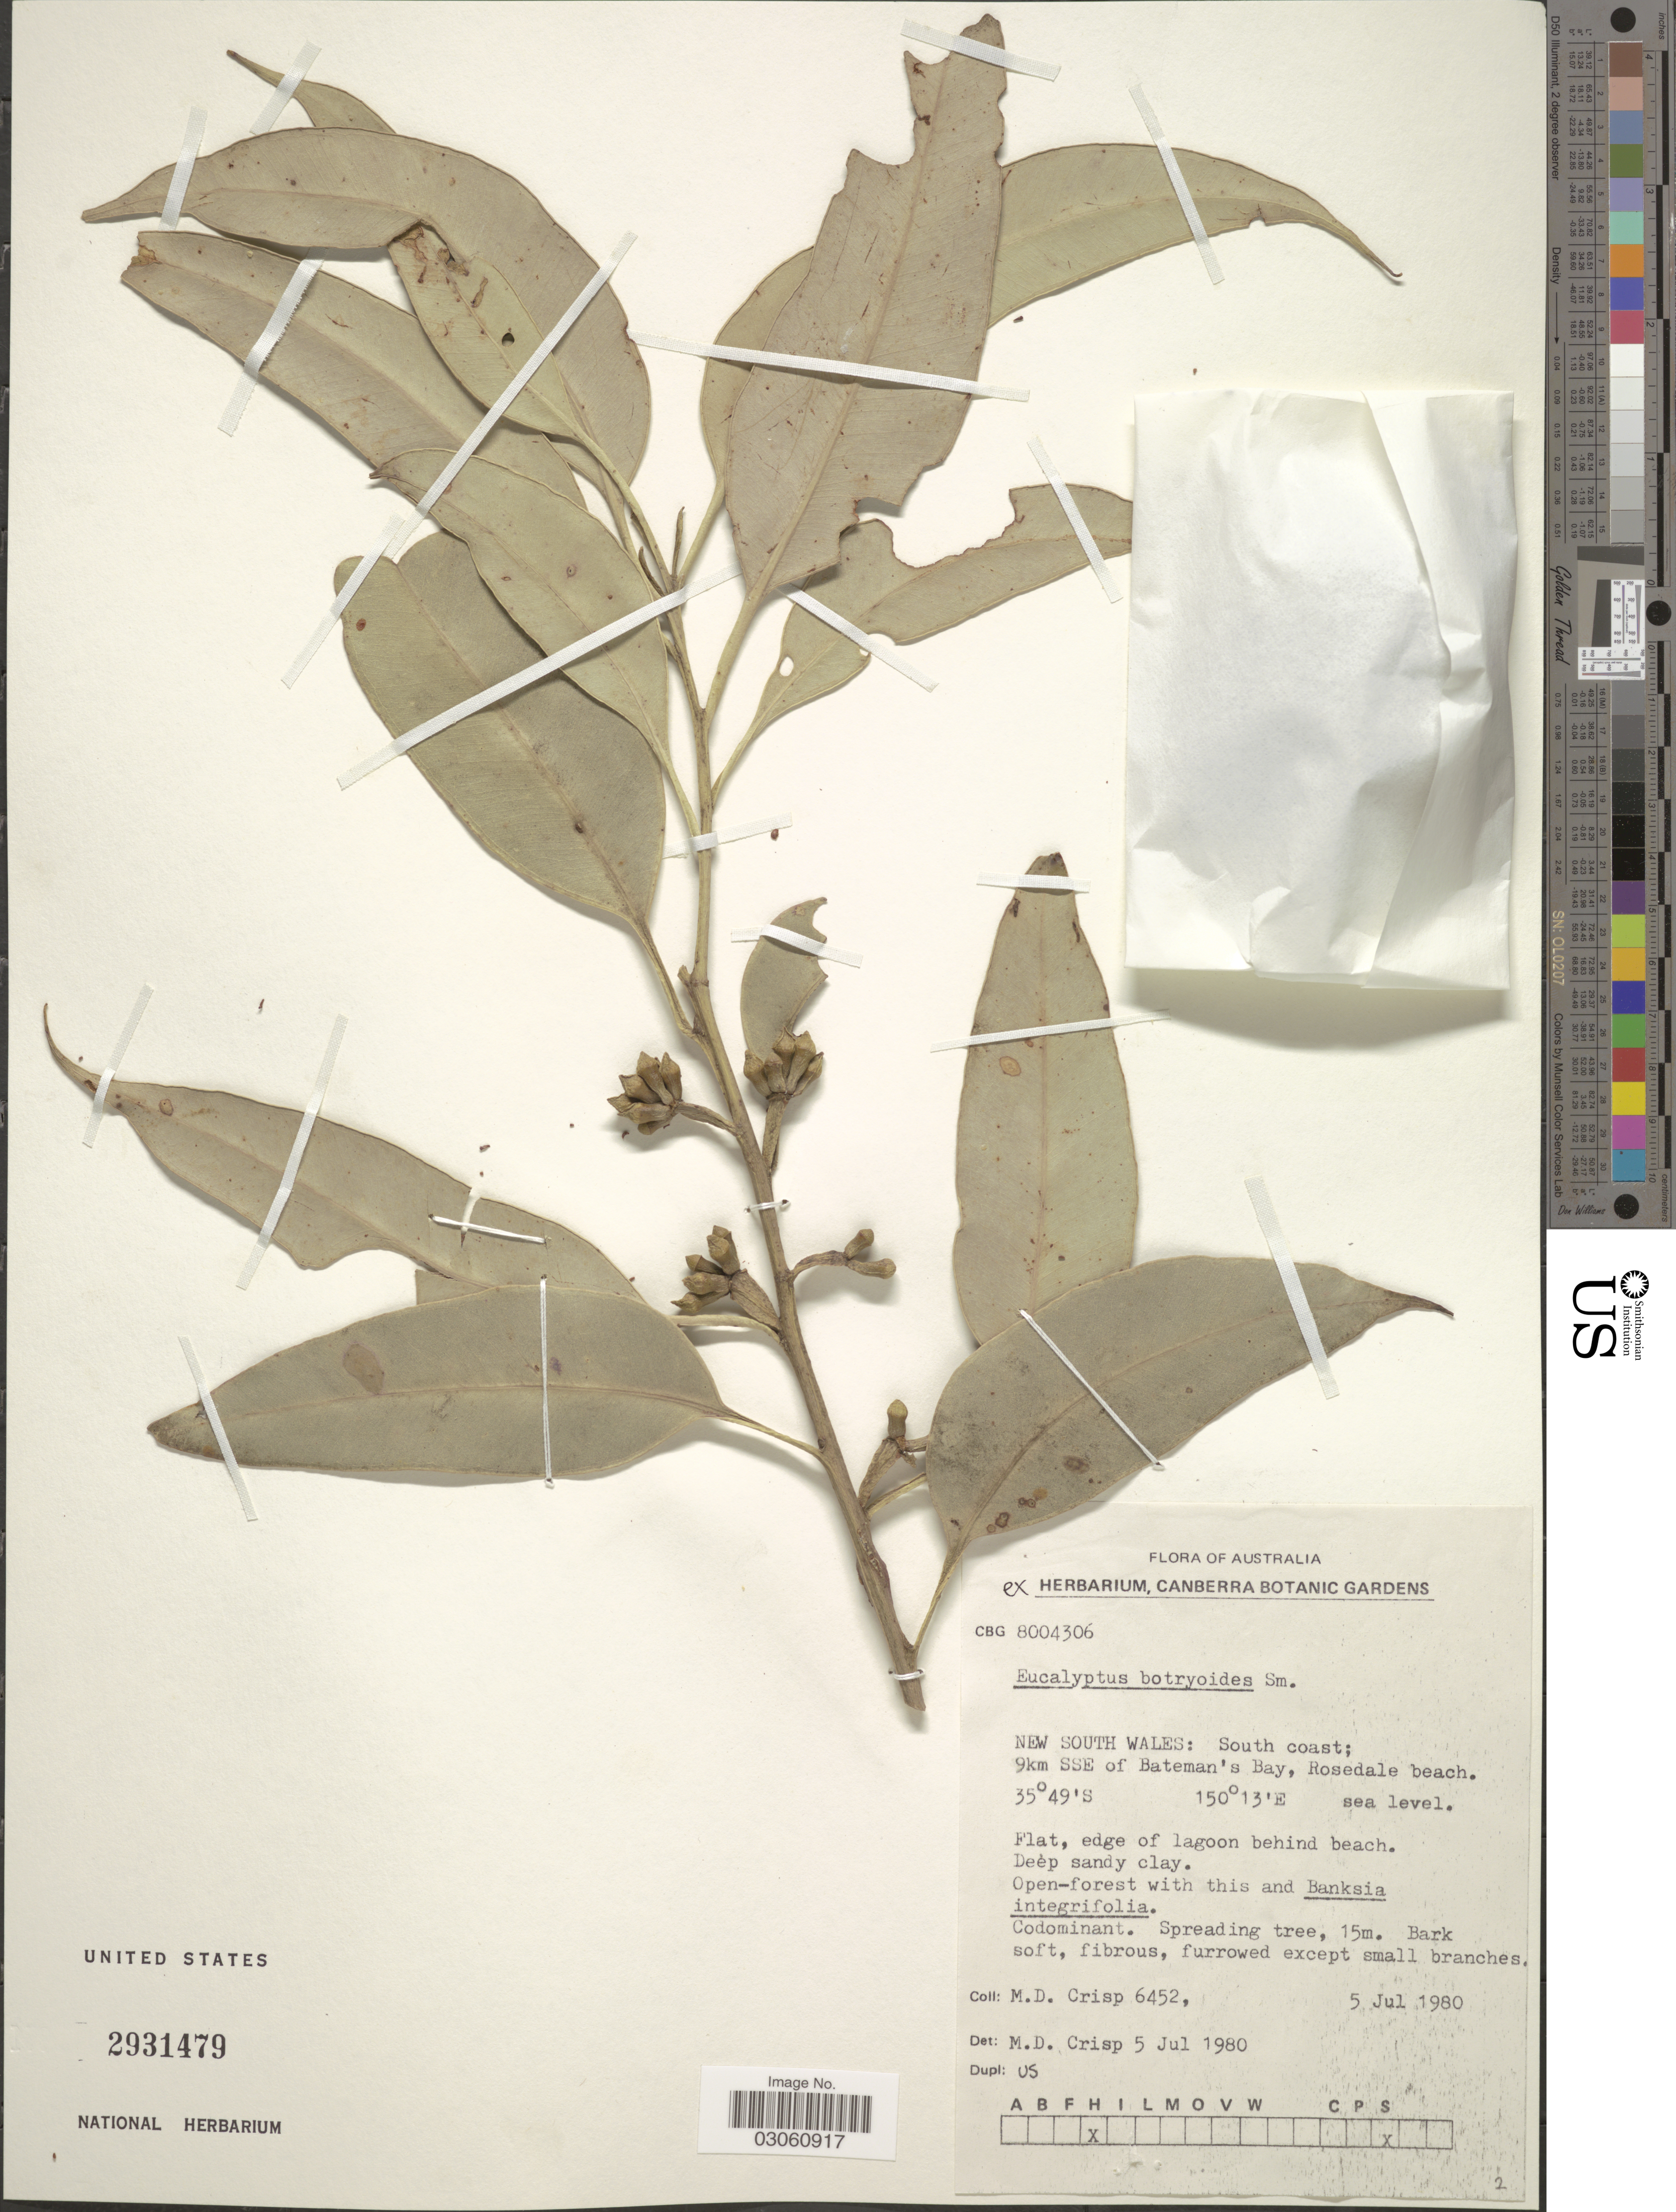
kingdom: Plantae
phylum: Tracheophyta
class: Magnoliopsida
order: Myrtales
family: Myrtaceae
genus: Eucalyptus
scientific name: Eucalyptus botryoides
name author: Sm.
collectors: M. Crisp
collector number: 6452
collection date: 1980-07-05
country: Australia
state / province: New South Wales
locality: South coast; 9km SSE of Bateman's Bay, Rosedale beach.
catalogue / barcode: US 2931479